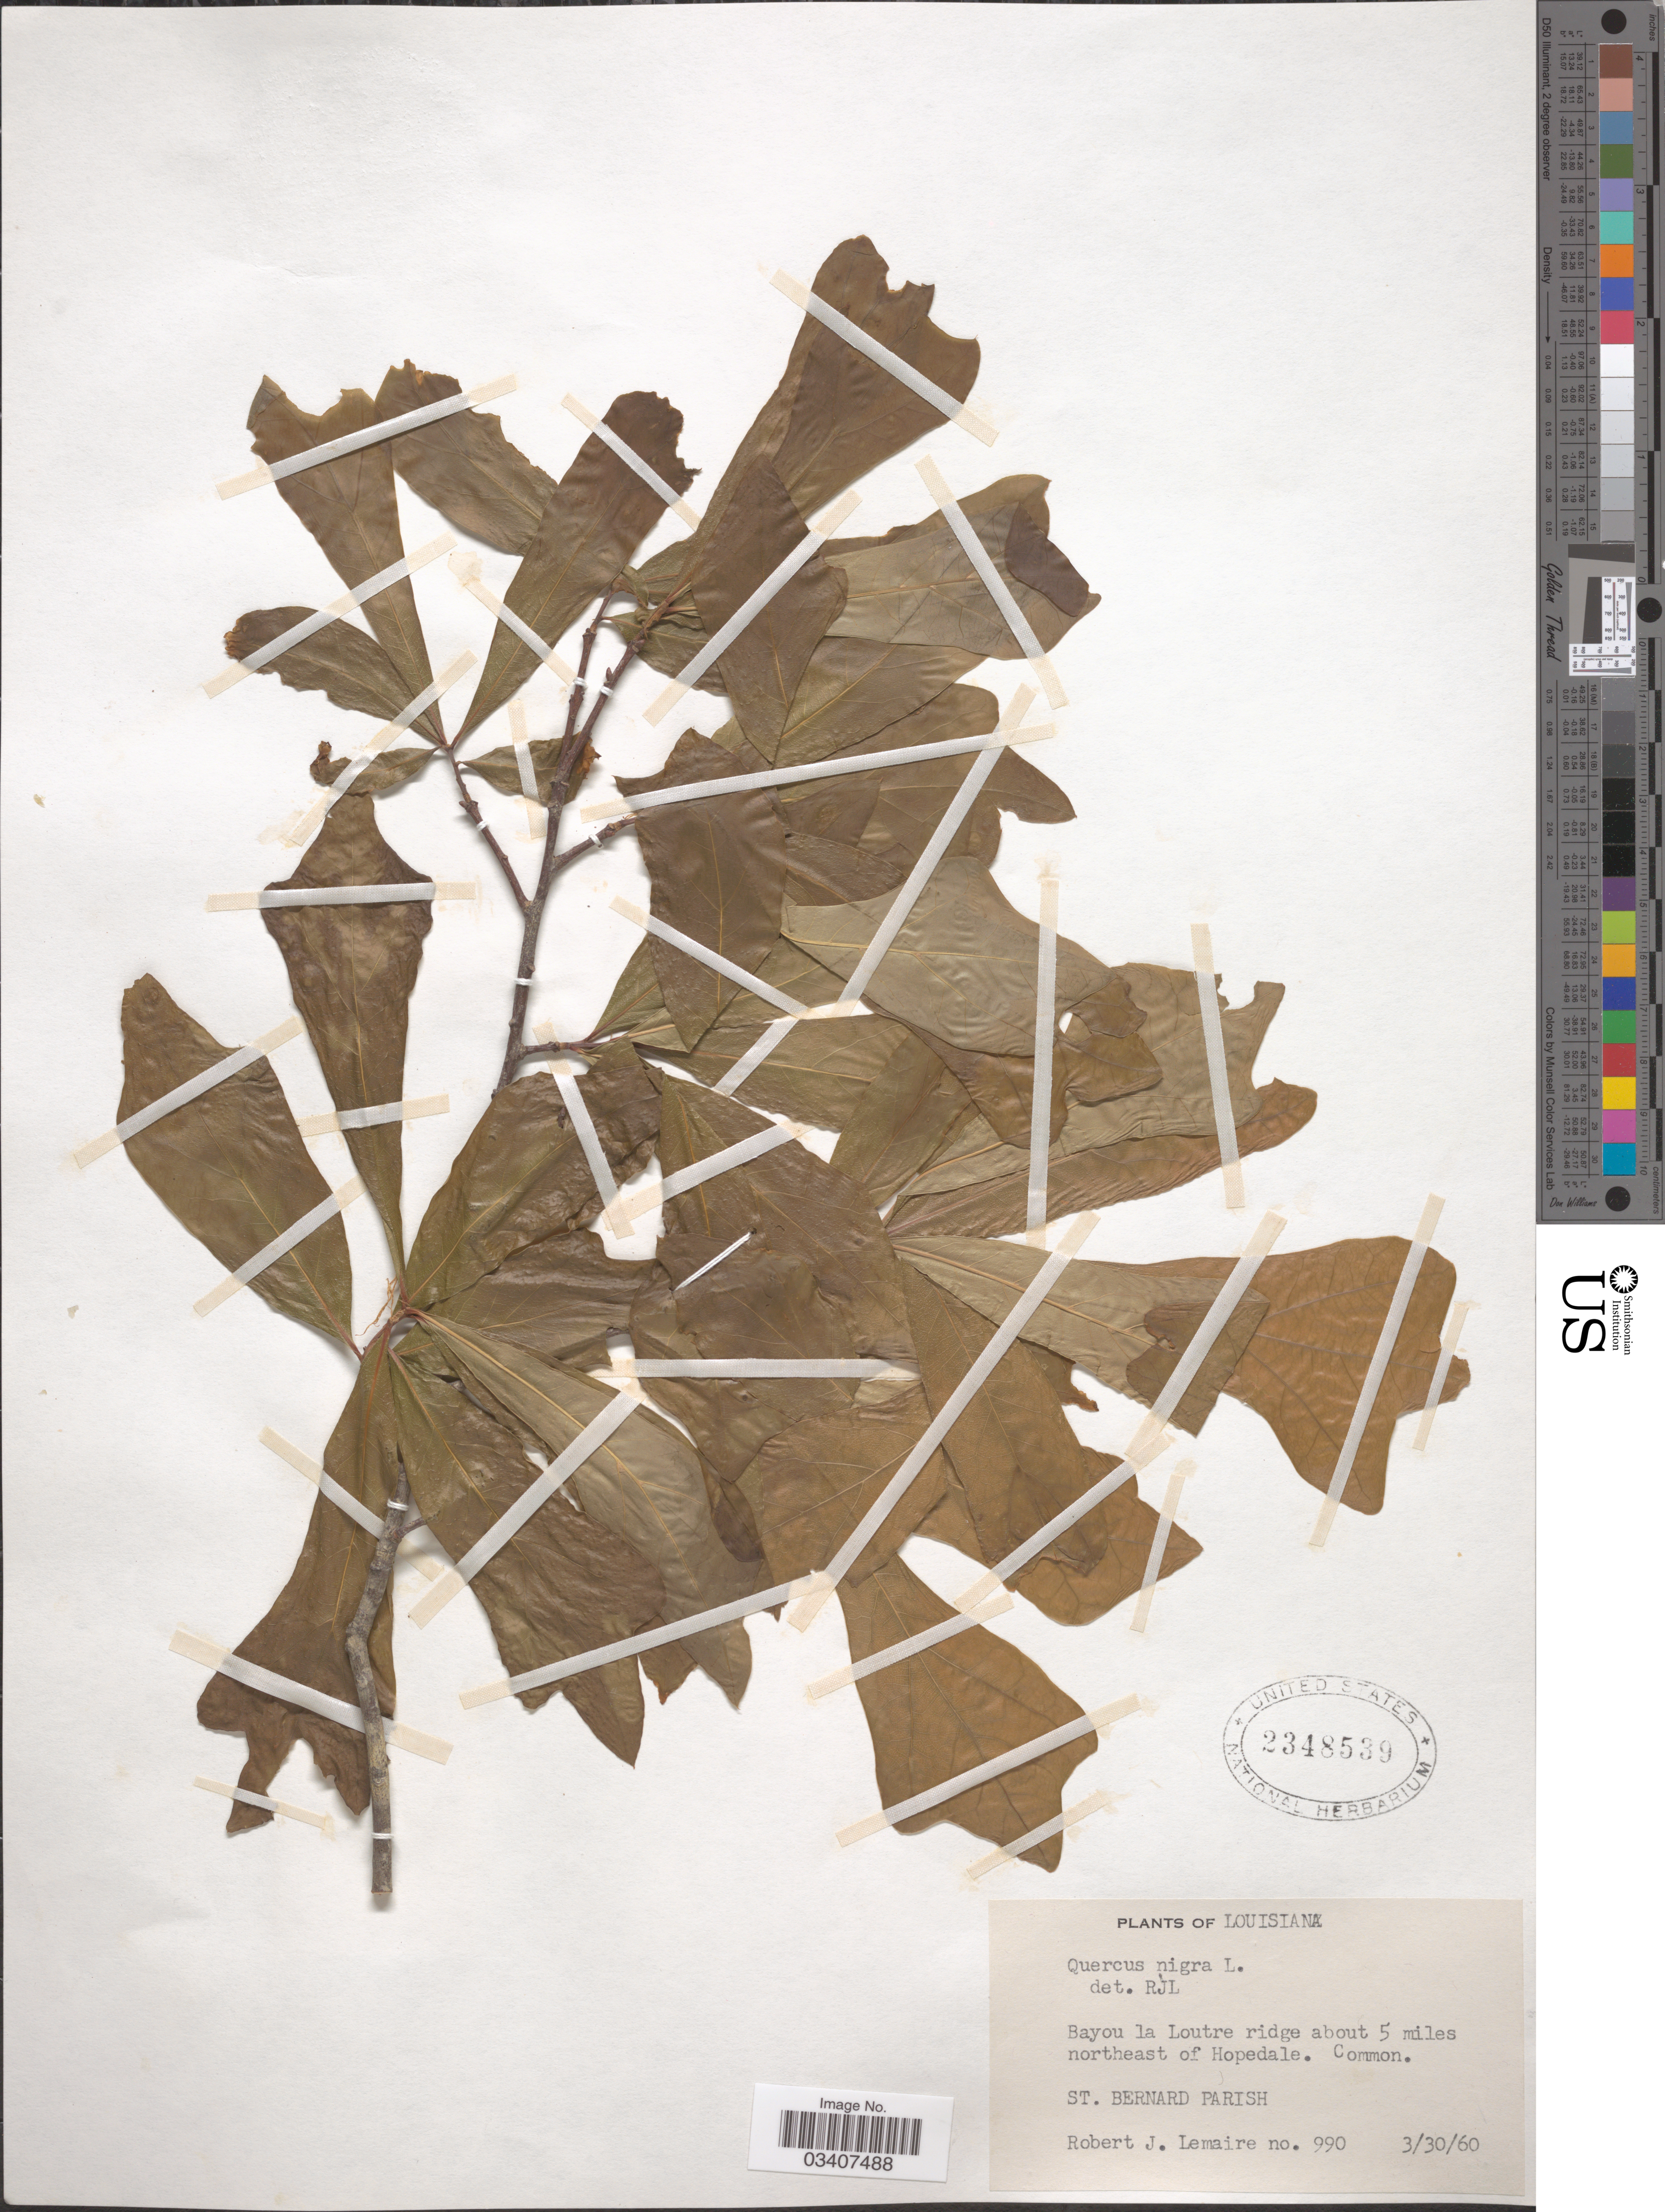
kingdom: Plantae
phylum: Tracheophyta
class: Magnoliopsida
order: Fagales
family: Fagaceae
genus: Quercus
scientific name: Quercus nigra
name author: L.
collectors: R. J. Lemaire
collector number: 990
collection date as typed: Transcribed d/m/y: 30/3/60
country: United States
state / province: Louisiana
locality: Bayou la Loutre ridge about 5 miles northeast of Hopedale. St. Bernard Parish.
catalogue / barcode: US 2348539